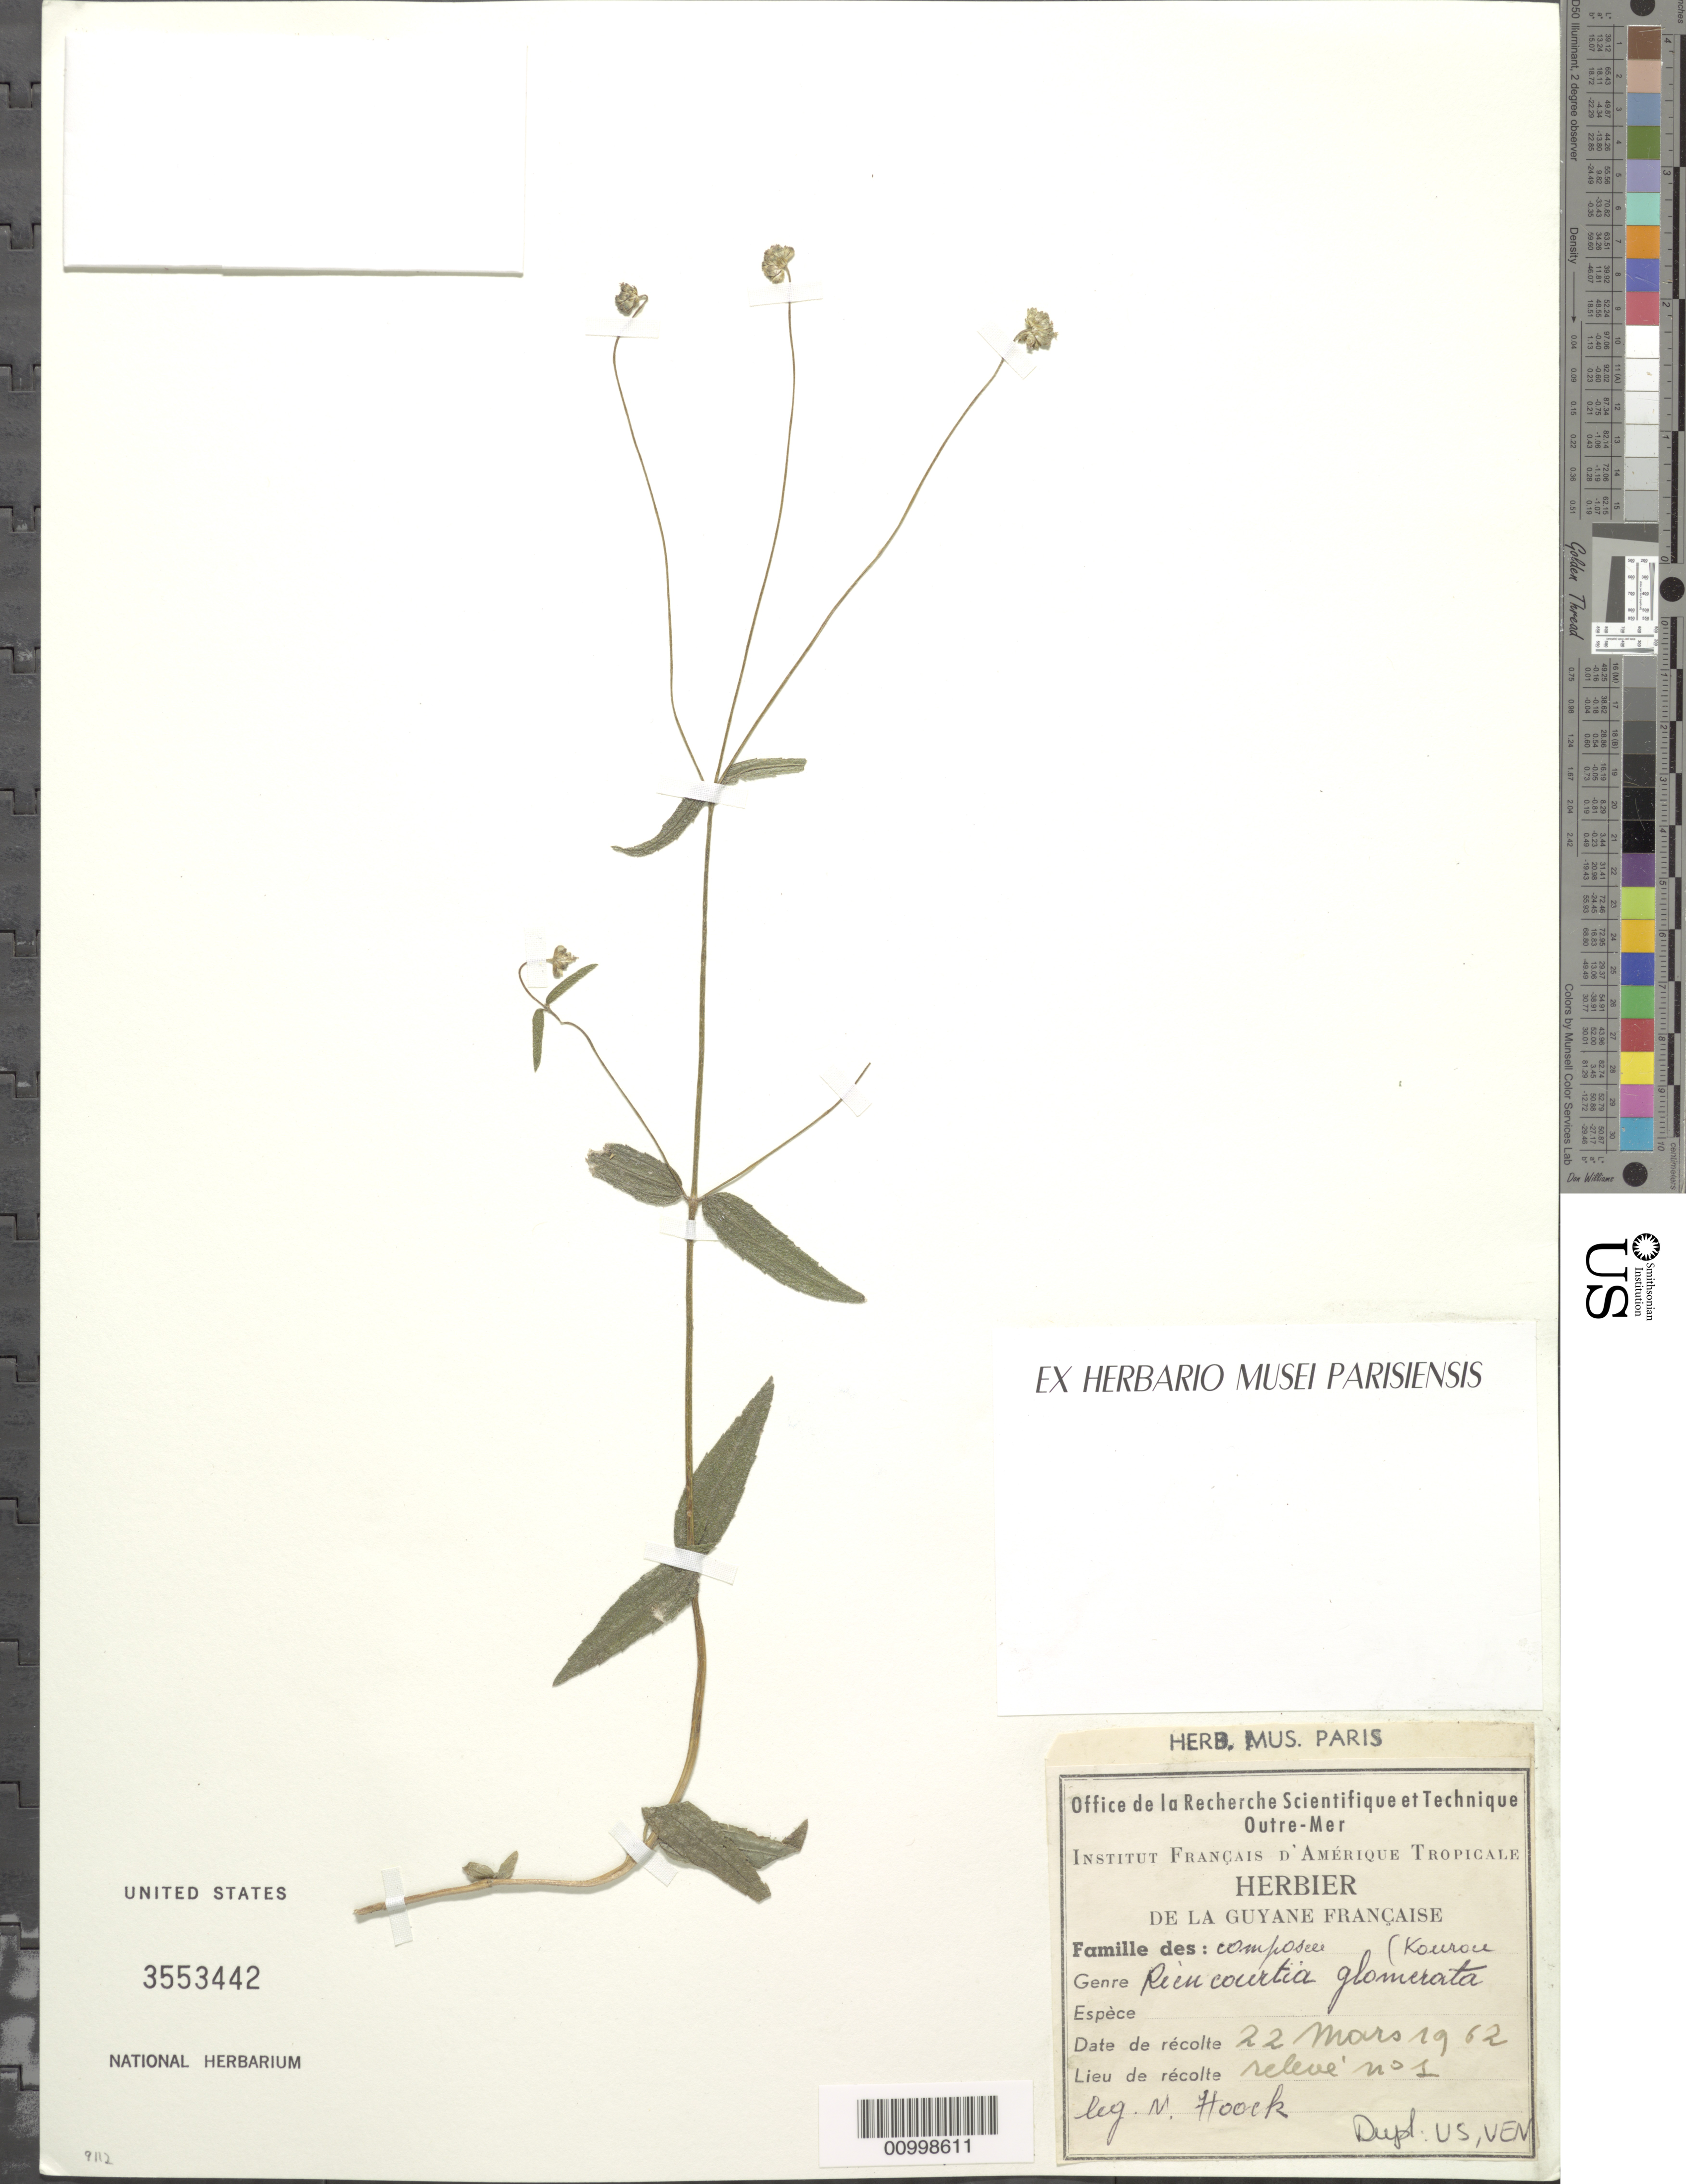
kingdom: Plantae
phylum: Tracheophyta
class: Magnoliopsida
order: Asterales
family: Asteraceae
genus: Riencourtia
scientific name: Riencourtia glomerata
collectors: N. Hoock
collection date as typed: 22-Mar-62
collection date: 1962-03-22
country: French Guiana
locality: Releve no. 1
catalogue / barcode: US 3553442